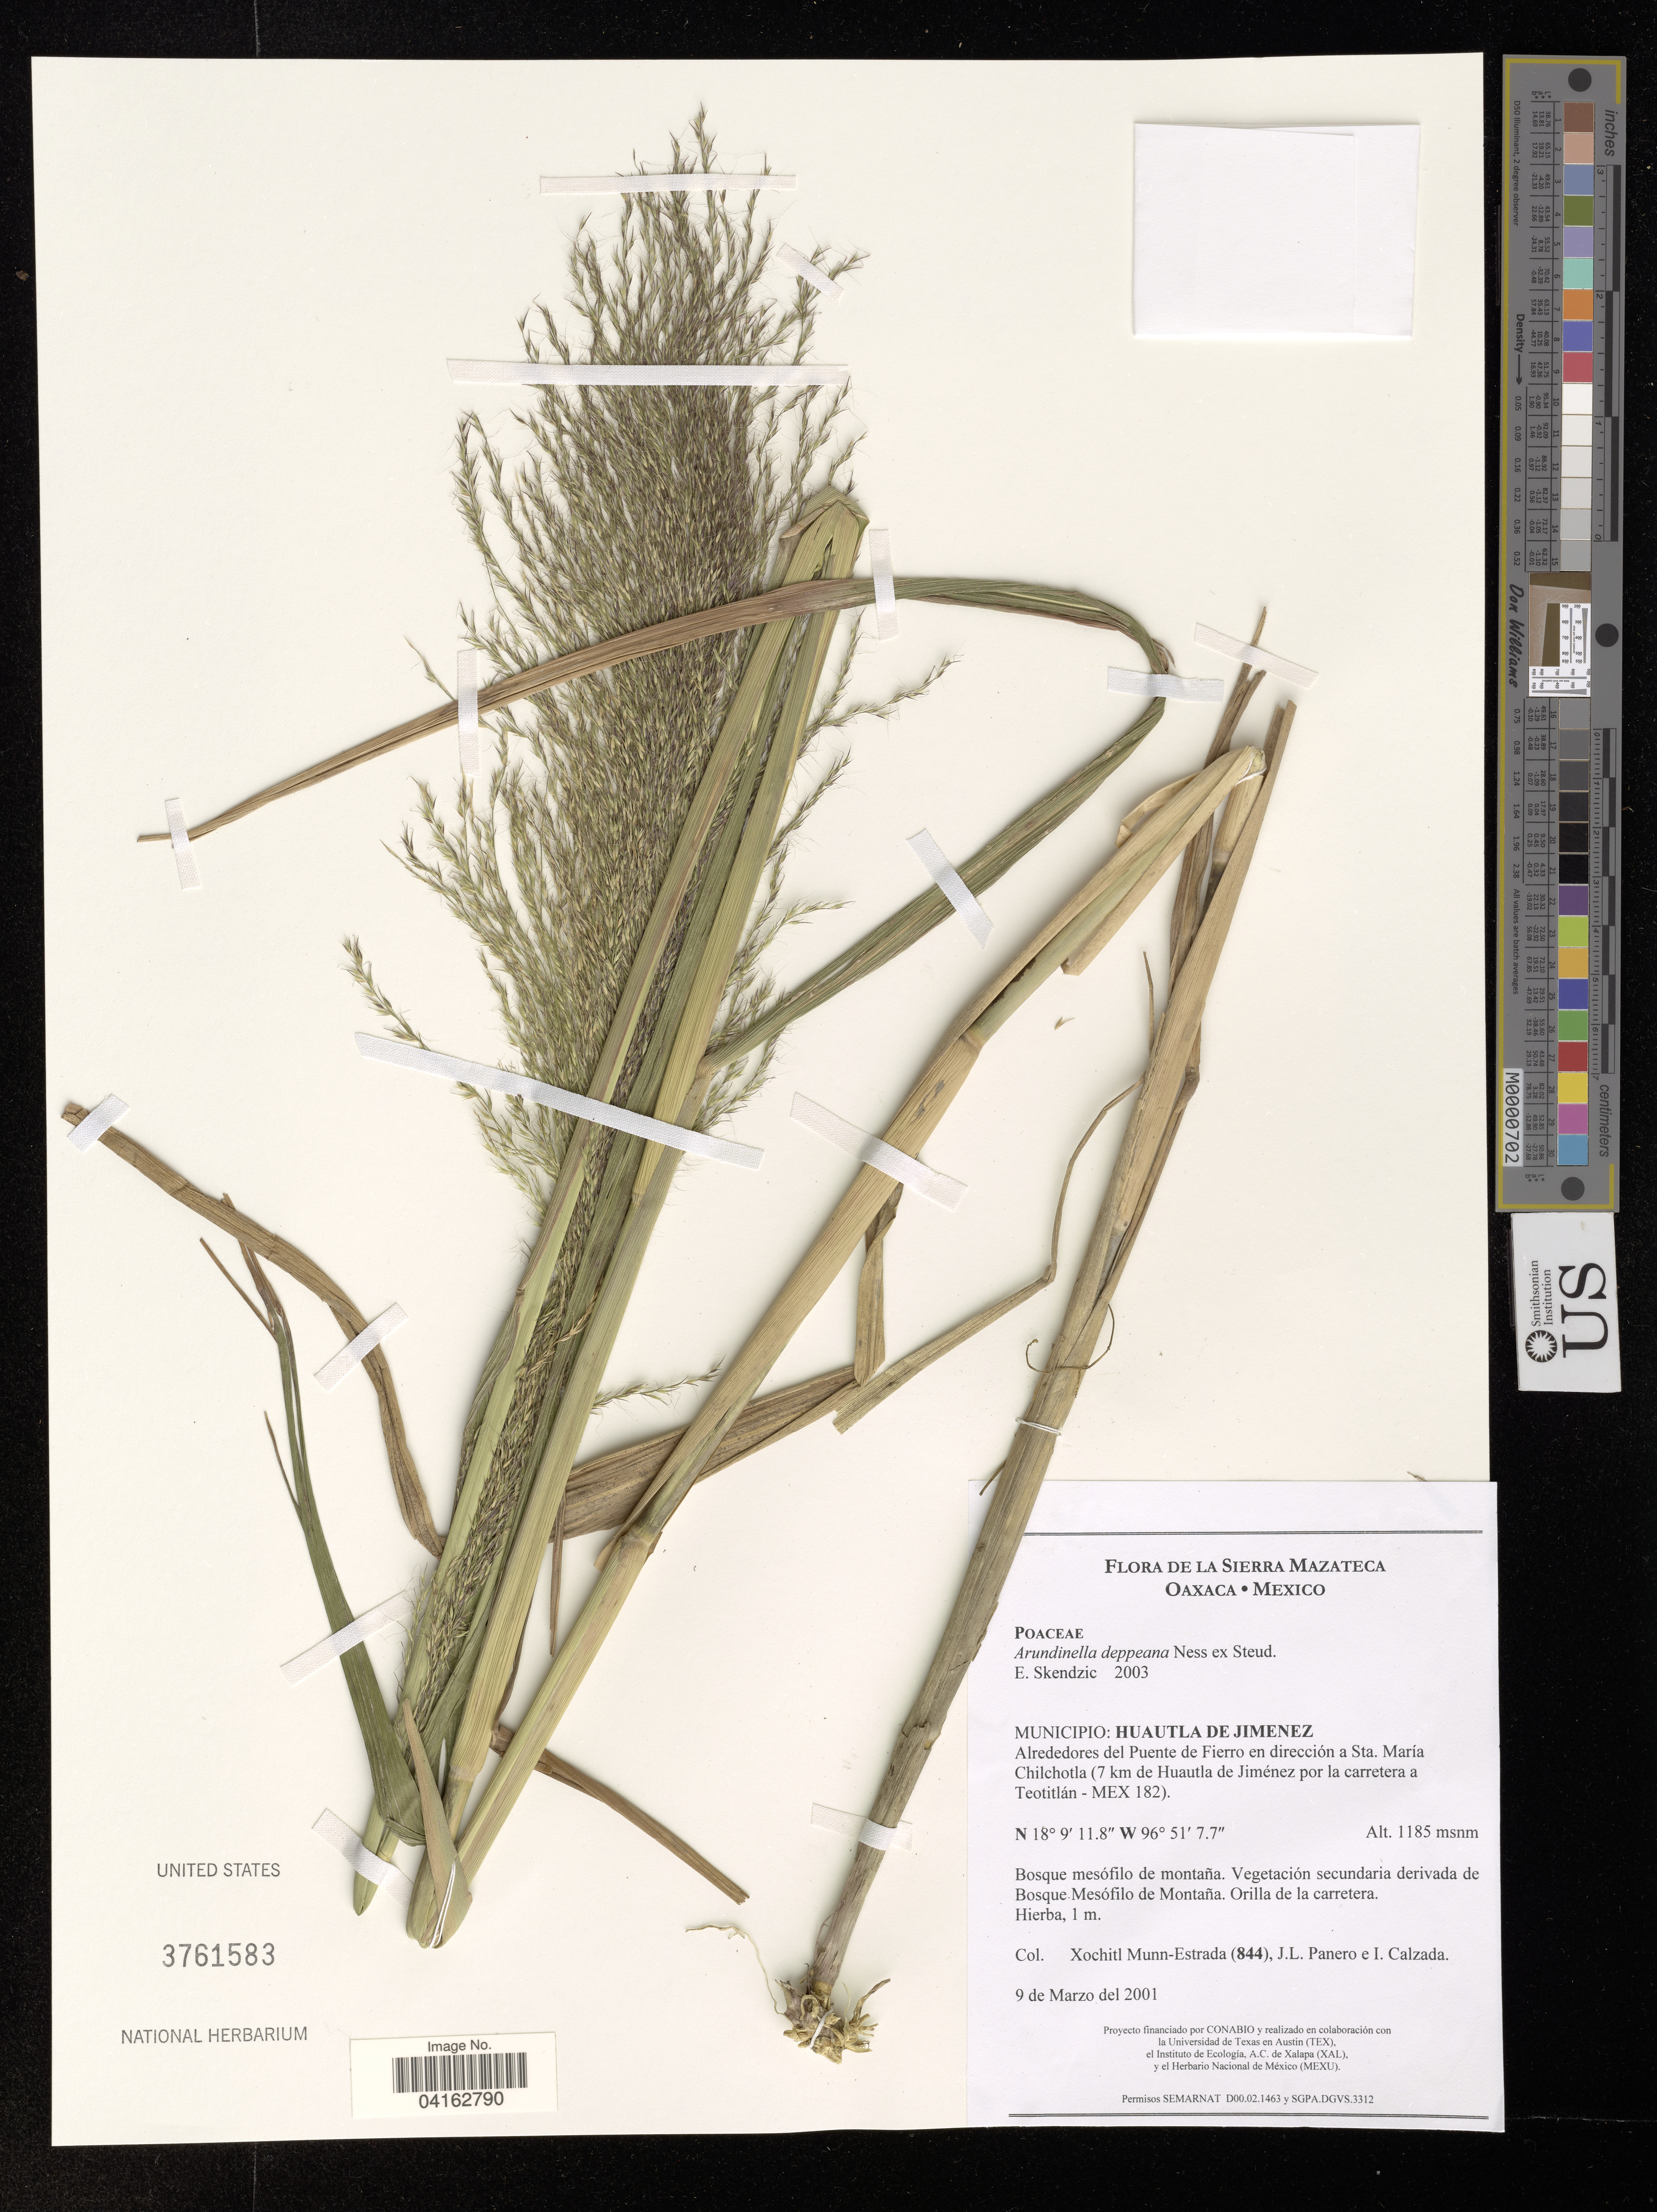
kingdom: Plantae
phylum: Tracheophyta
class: Liliopsida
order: Poales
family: Poaceae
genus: Arundinella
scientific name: Arundinella deppeana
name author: Nees ex Steud.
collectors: X. Munn-Estrada, J. Panero E. & I. Calzada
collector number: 844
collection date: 2001-03-09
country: Mexico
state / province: Oaxaca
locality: Municipio: Huautla de Jimenez. Alrededores del Puente de Fierro en dirección a Sta. María Chilchotla (7 km de Huautla de Jiménez por la carretera a Teotitlán - MEX 182).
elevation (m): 1185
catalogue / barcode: US 3761583